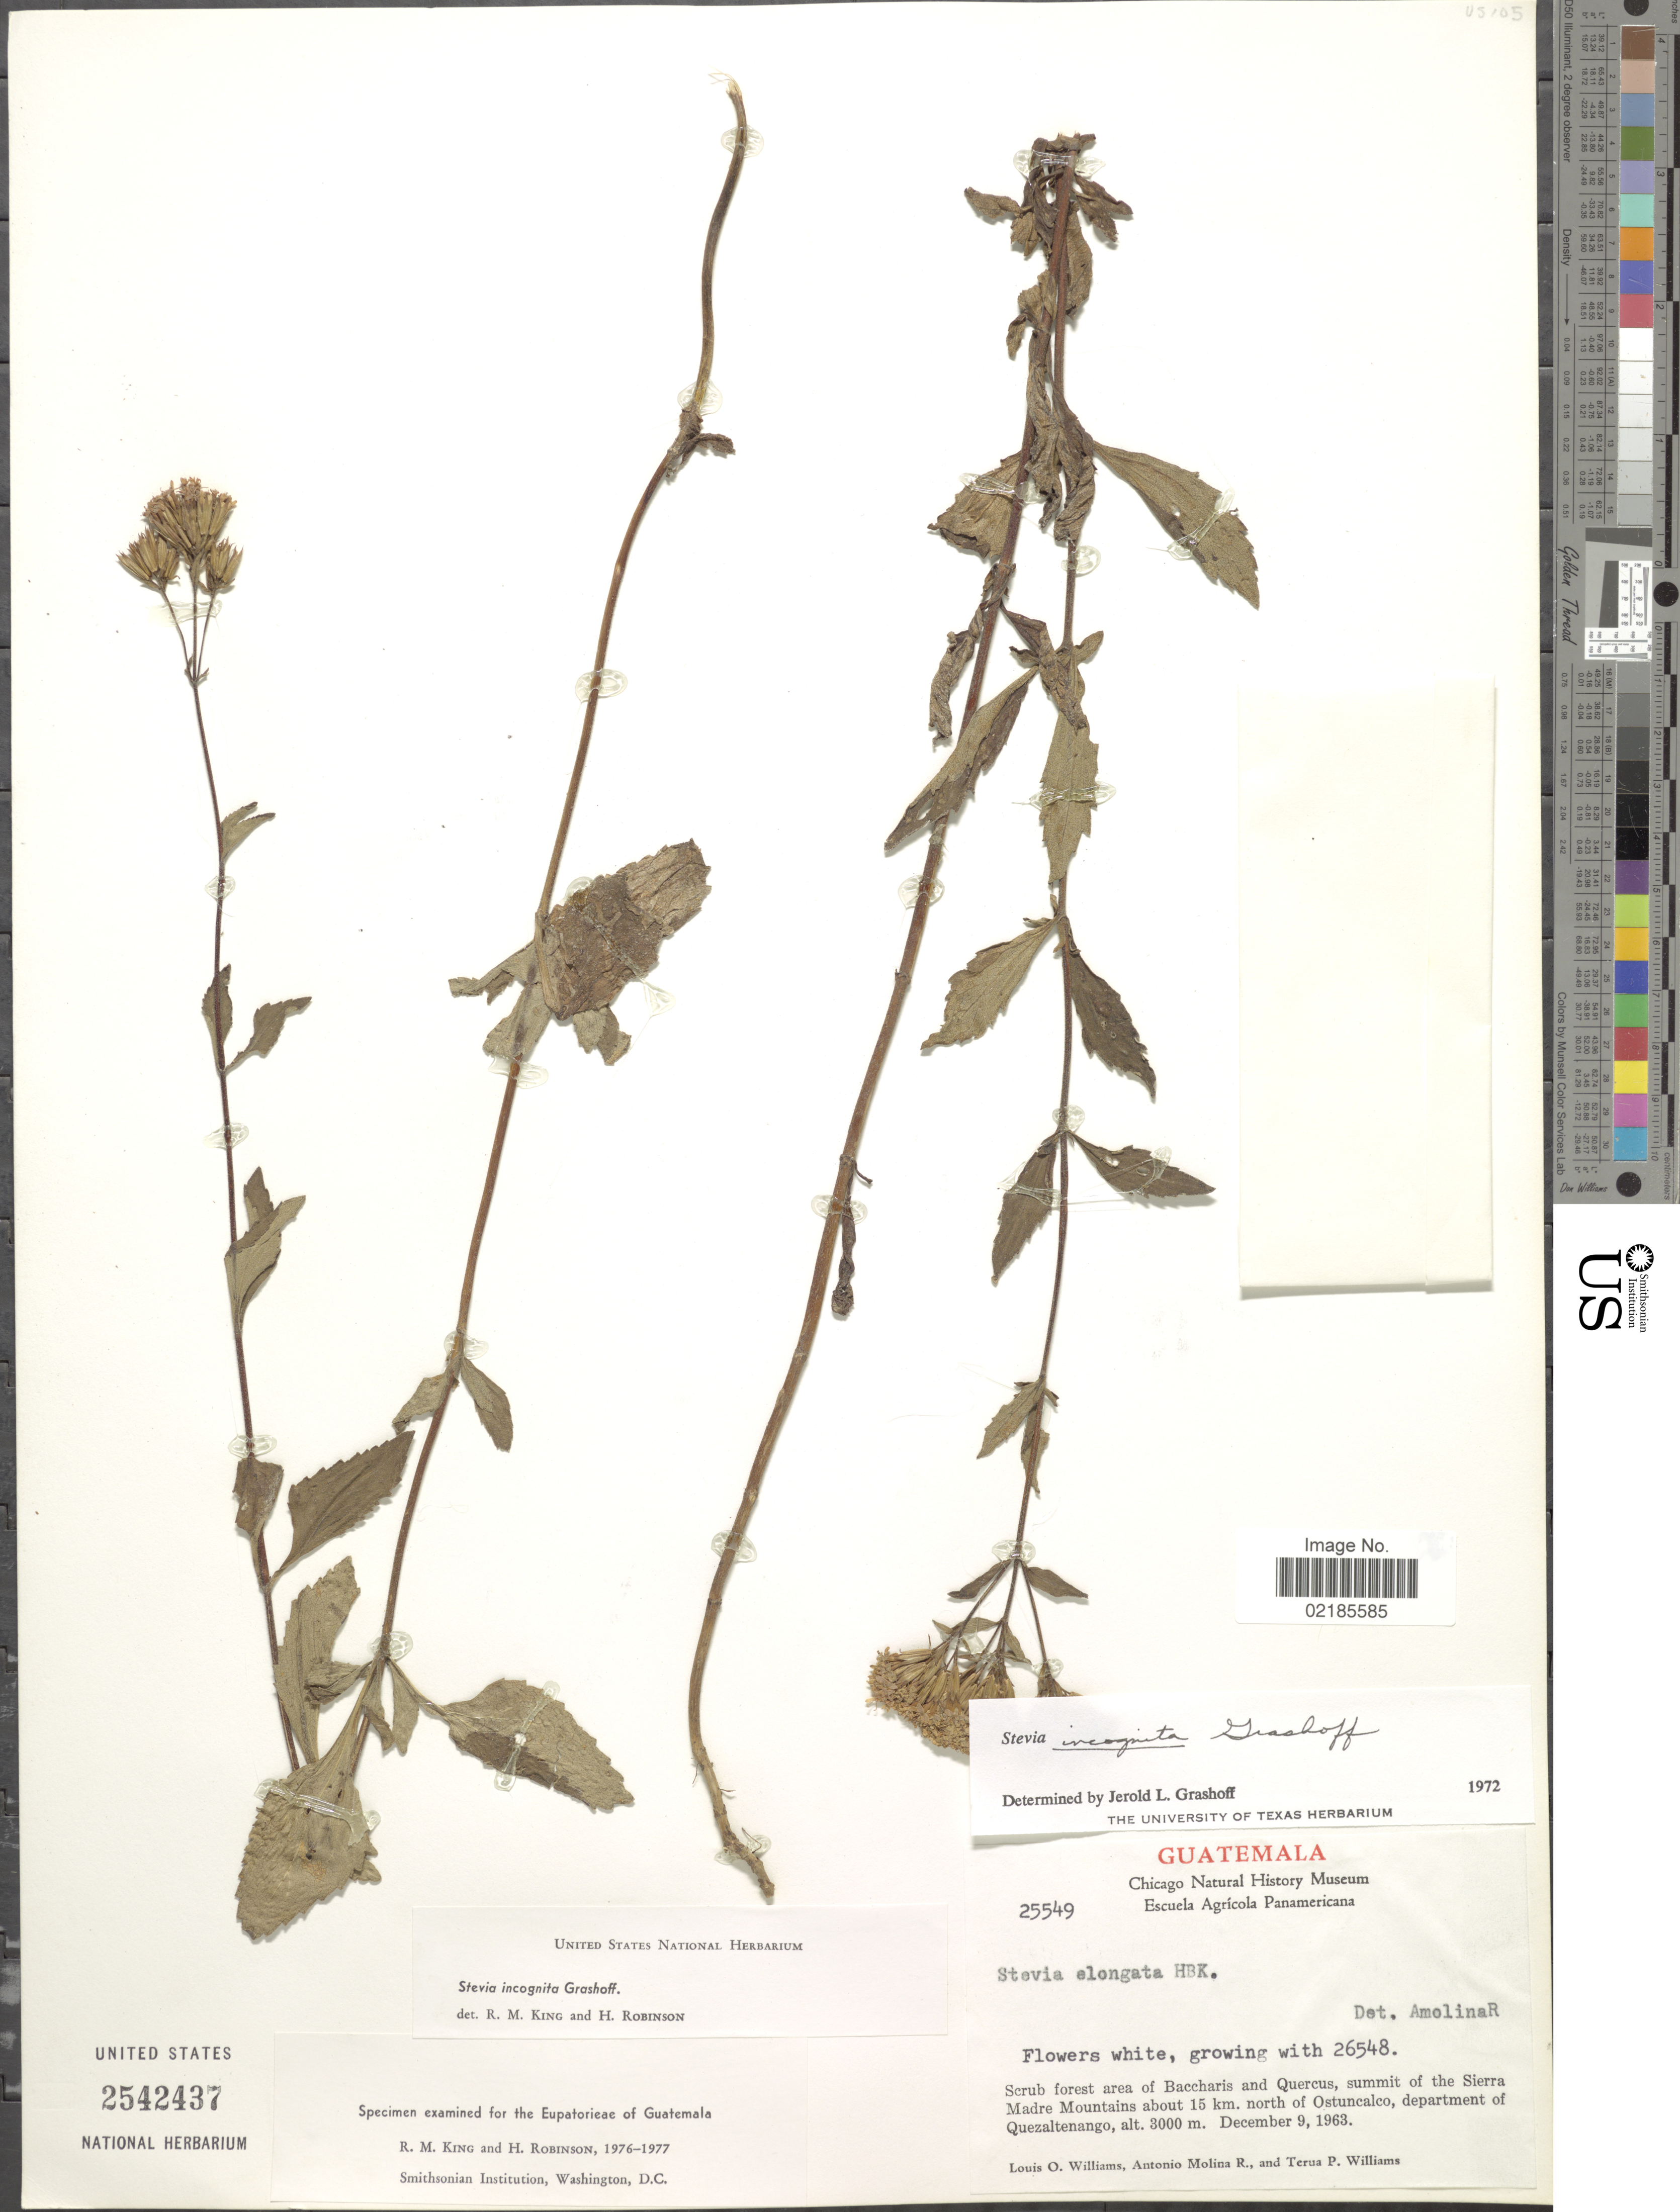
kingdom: Plantae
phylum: Tracheophyta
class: Magnoliopsida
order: Asterales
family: Asteraceae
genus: Stevia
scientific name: Stevia incognita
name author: Grashoff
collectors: L. O. Williams, A. Molina R. & T. P. Williams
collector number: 25549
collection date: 1963-12-09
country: Guatemala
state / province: Quetzaltenango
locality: Summit of the Sierra Madre Mountains about15 km north of Ostuncalco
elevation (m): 3000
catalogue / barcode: US 2542437